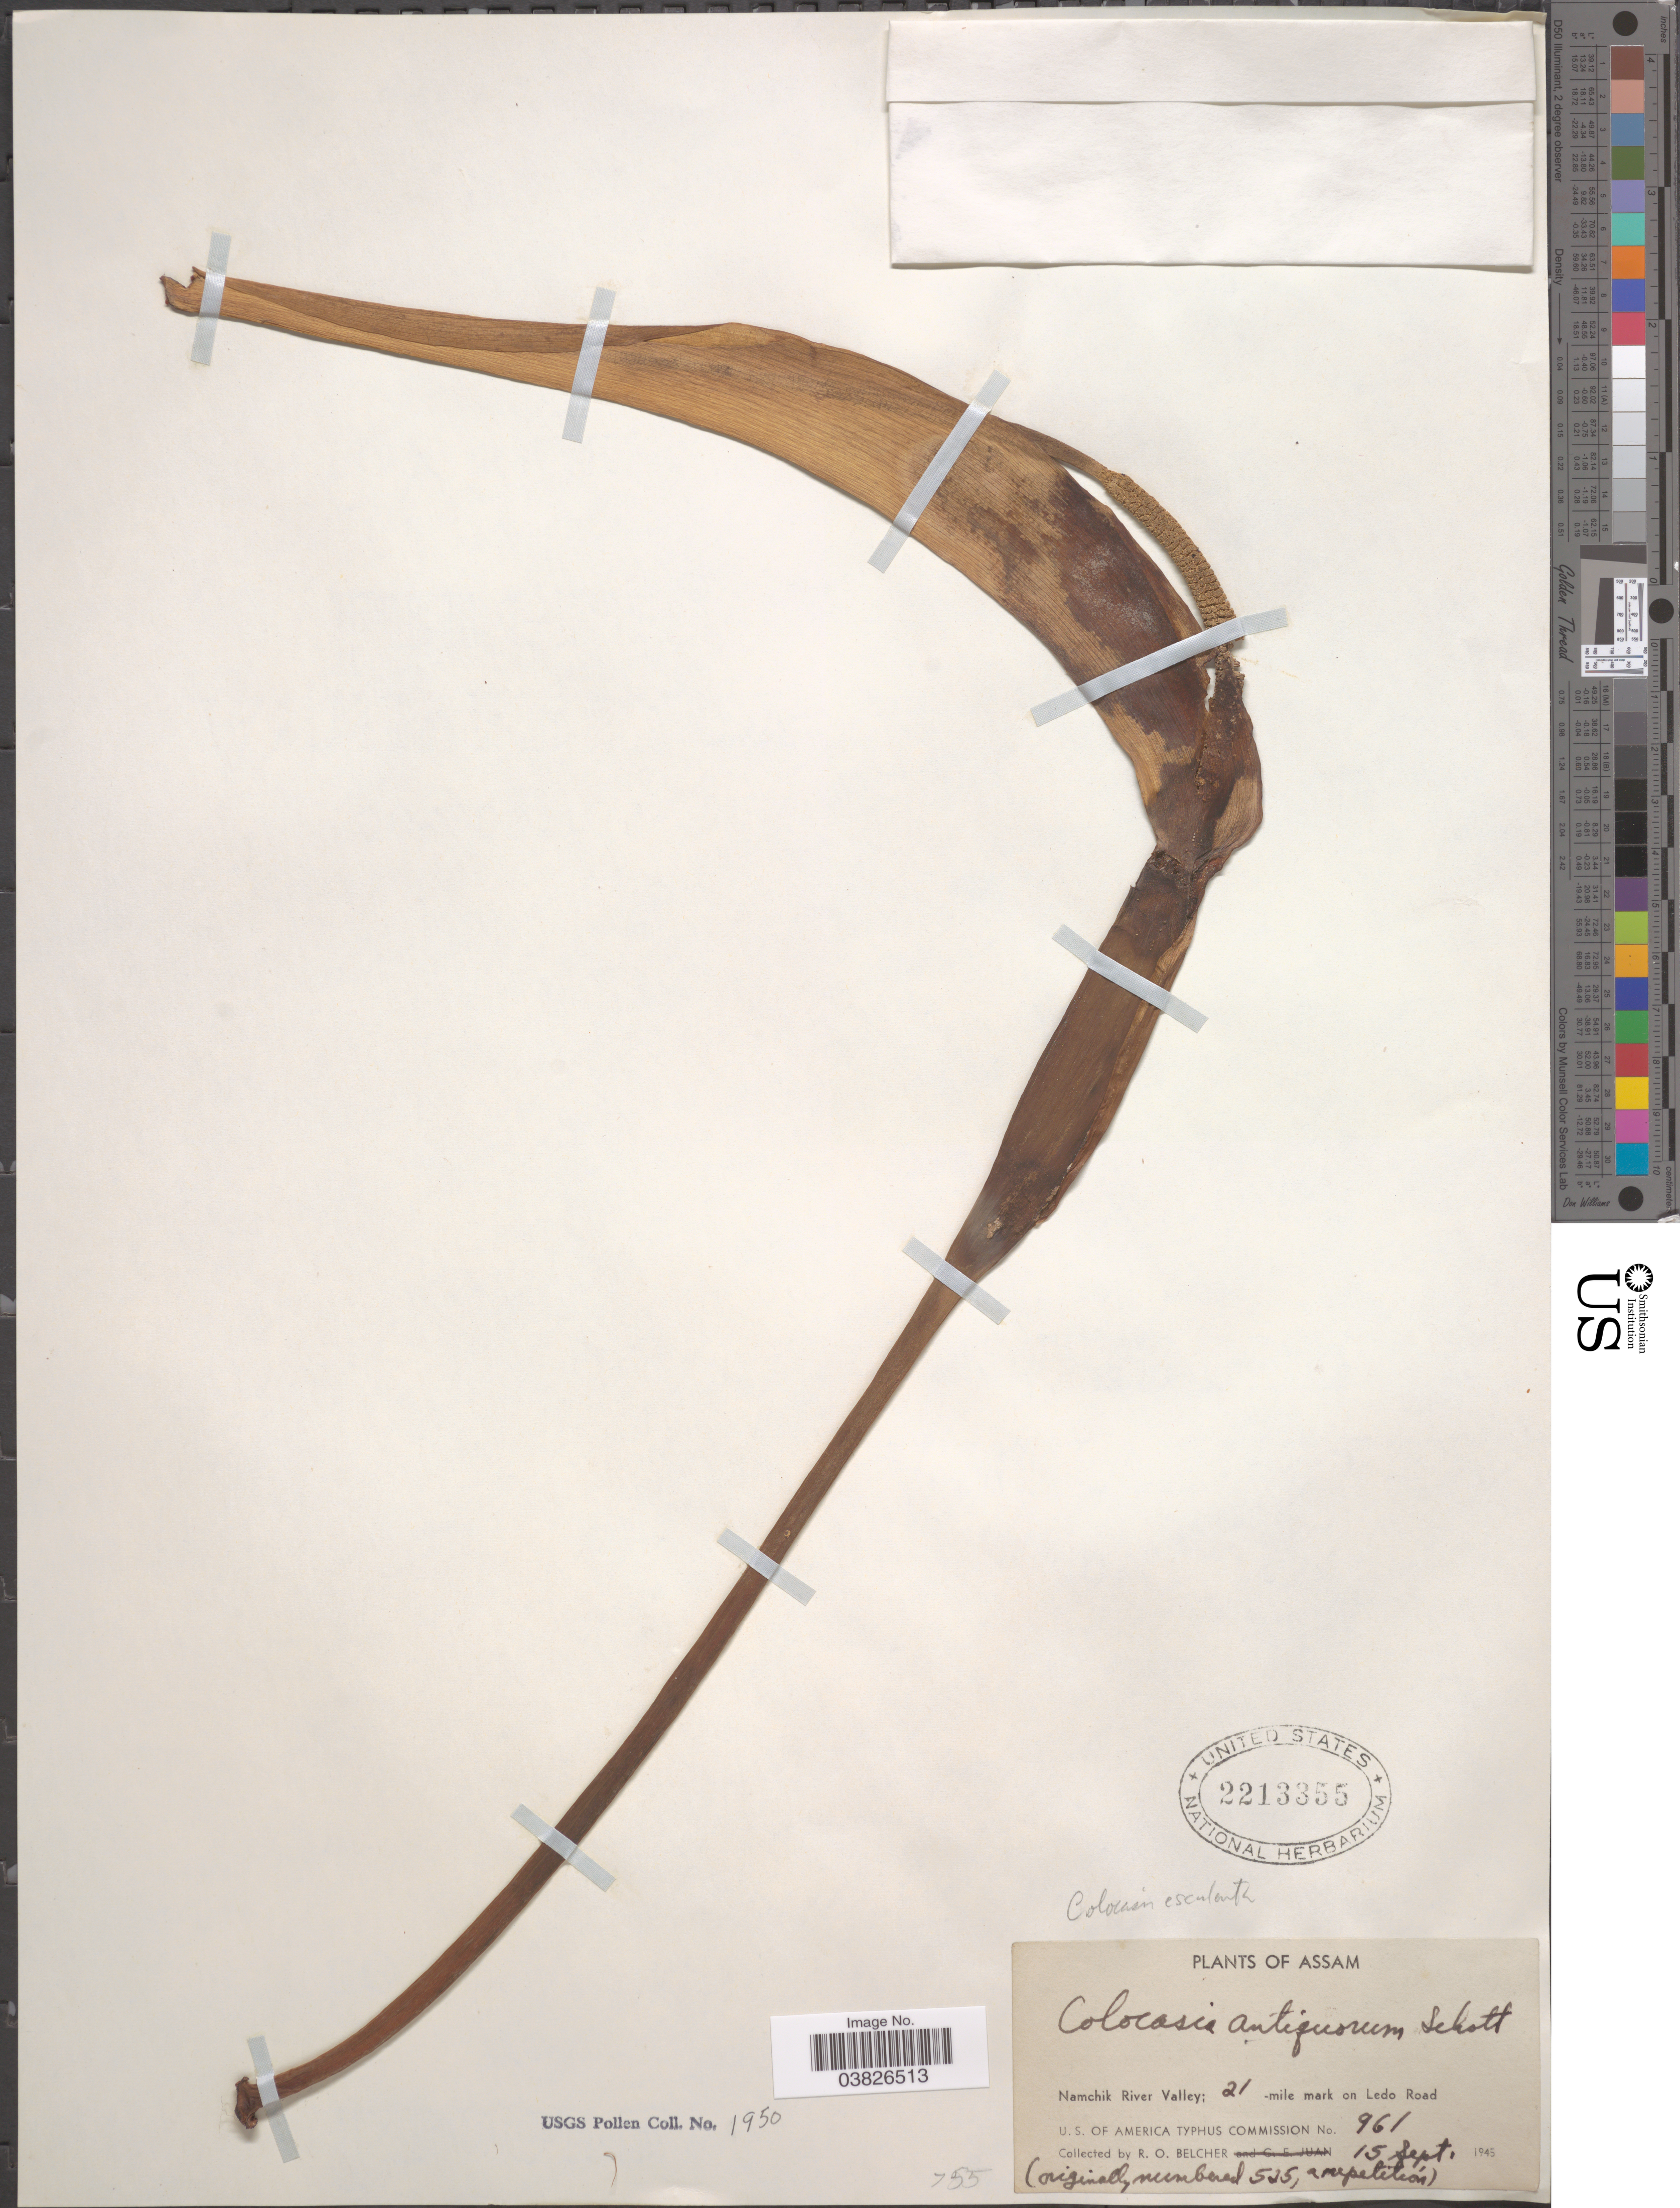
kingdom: Plantae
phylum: Tracheophyta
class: Liliopsida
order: Alismatales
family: Araceae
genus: Colocasia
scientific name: Colocasia esculenta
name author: (L.) Schott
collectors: R. Belcher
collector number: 961 ?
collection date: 1945-09-15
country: India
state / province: Assam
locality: Namchik River Valley; 21-mile mark on Ledo Road.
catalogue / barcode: US 2213355